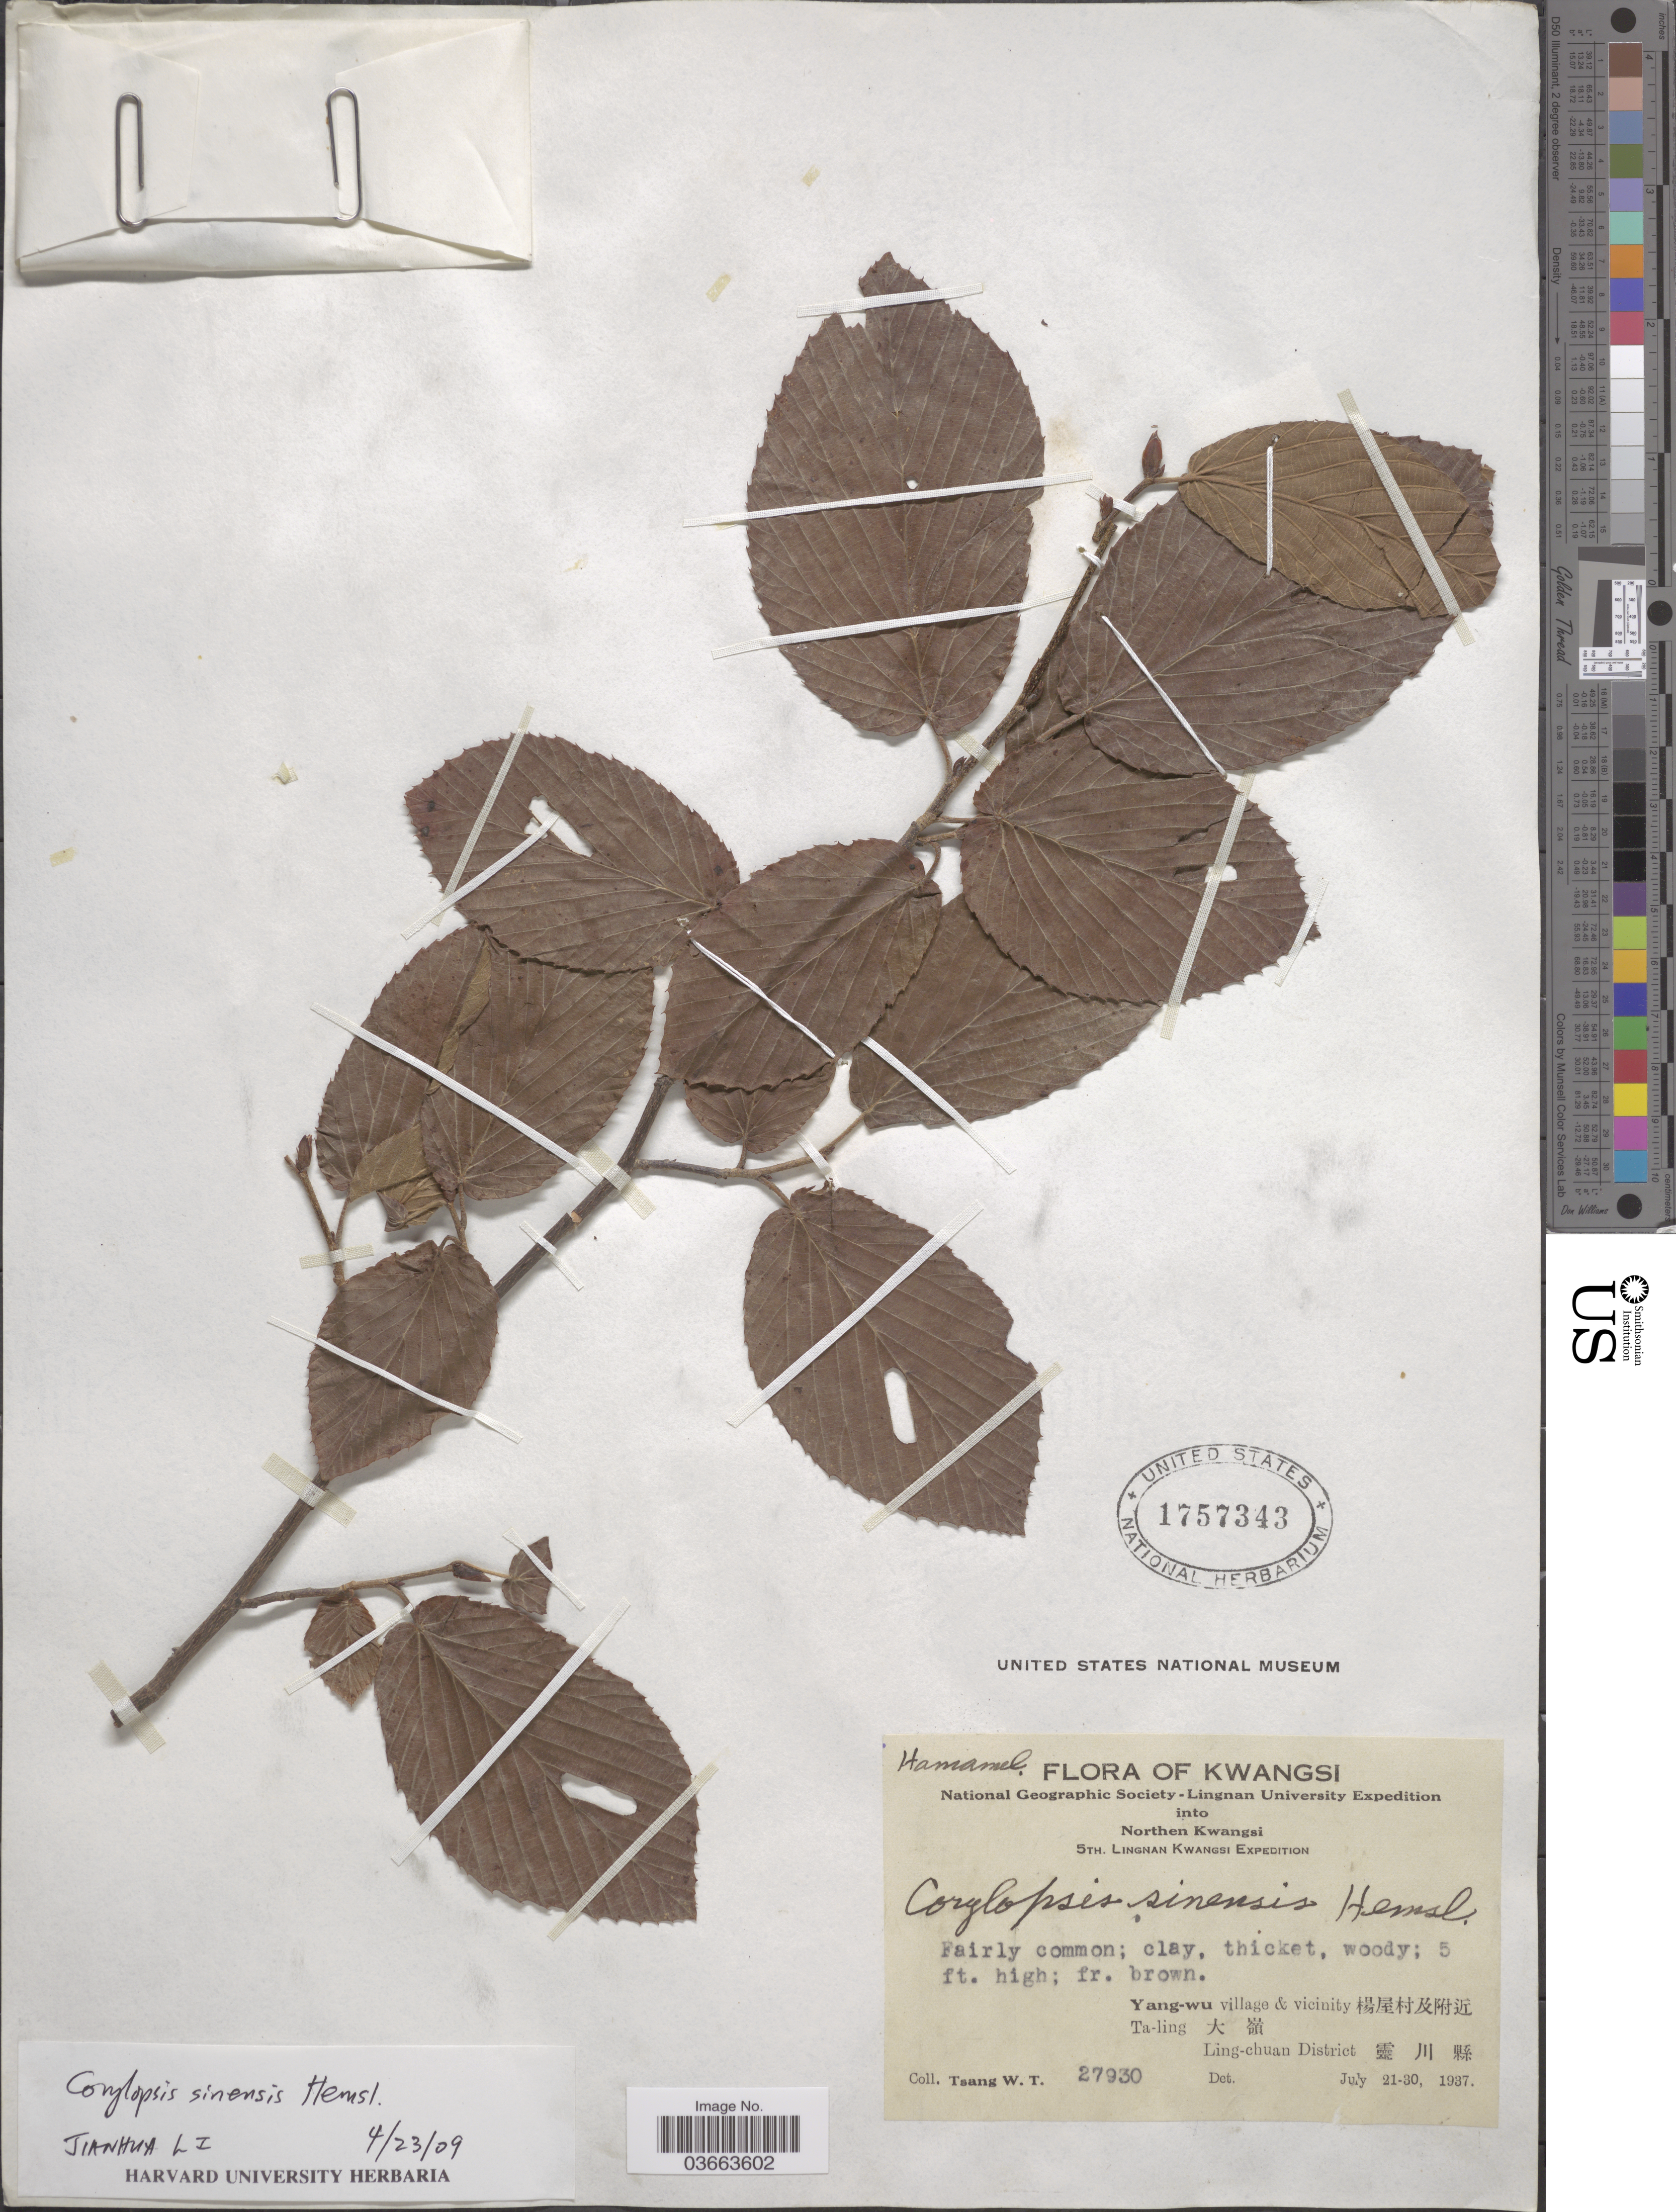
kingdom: Plantae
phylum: Tracheophyta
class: Magnoliopsida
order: Saxifragales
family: Hamamelidaceae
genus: Corylopsis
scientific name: Corylopsis sinensis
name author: Hemsl.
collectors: W. T. Tsang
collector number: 27930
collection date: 1937-07-21/1937-07-30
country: China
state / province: Guangxi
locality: Kwangsi. Northern Kwangsi. Yang-wu village & vicinity X Ta-ling X Ling-chuan District X.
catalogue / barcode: US 1757343